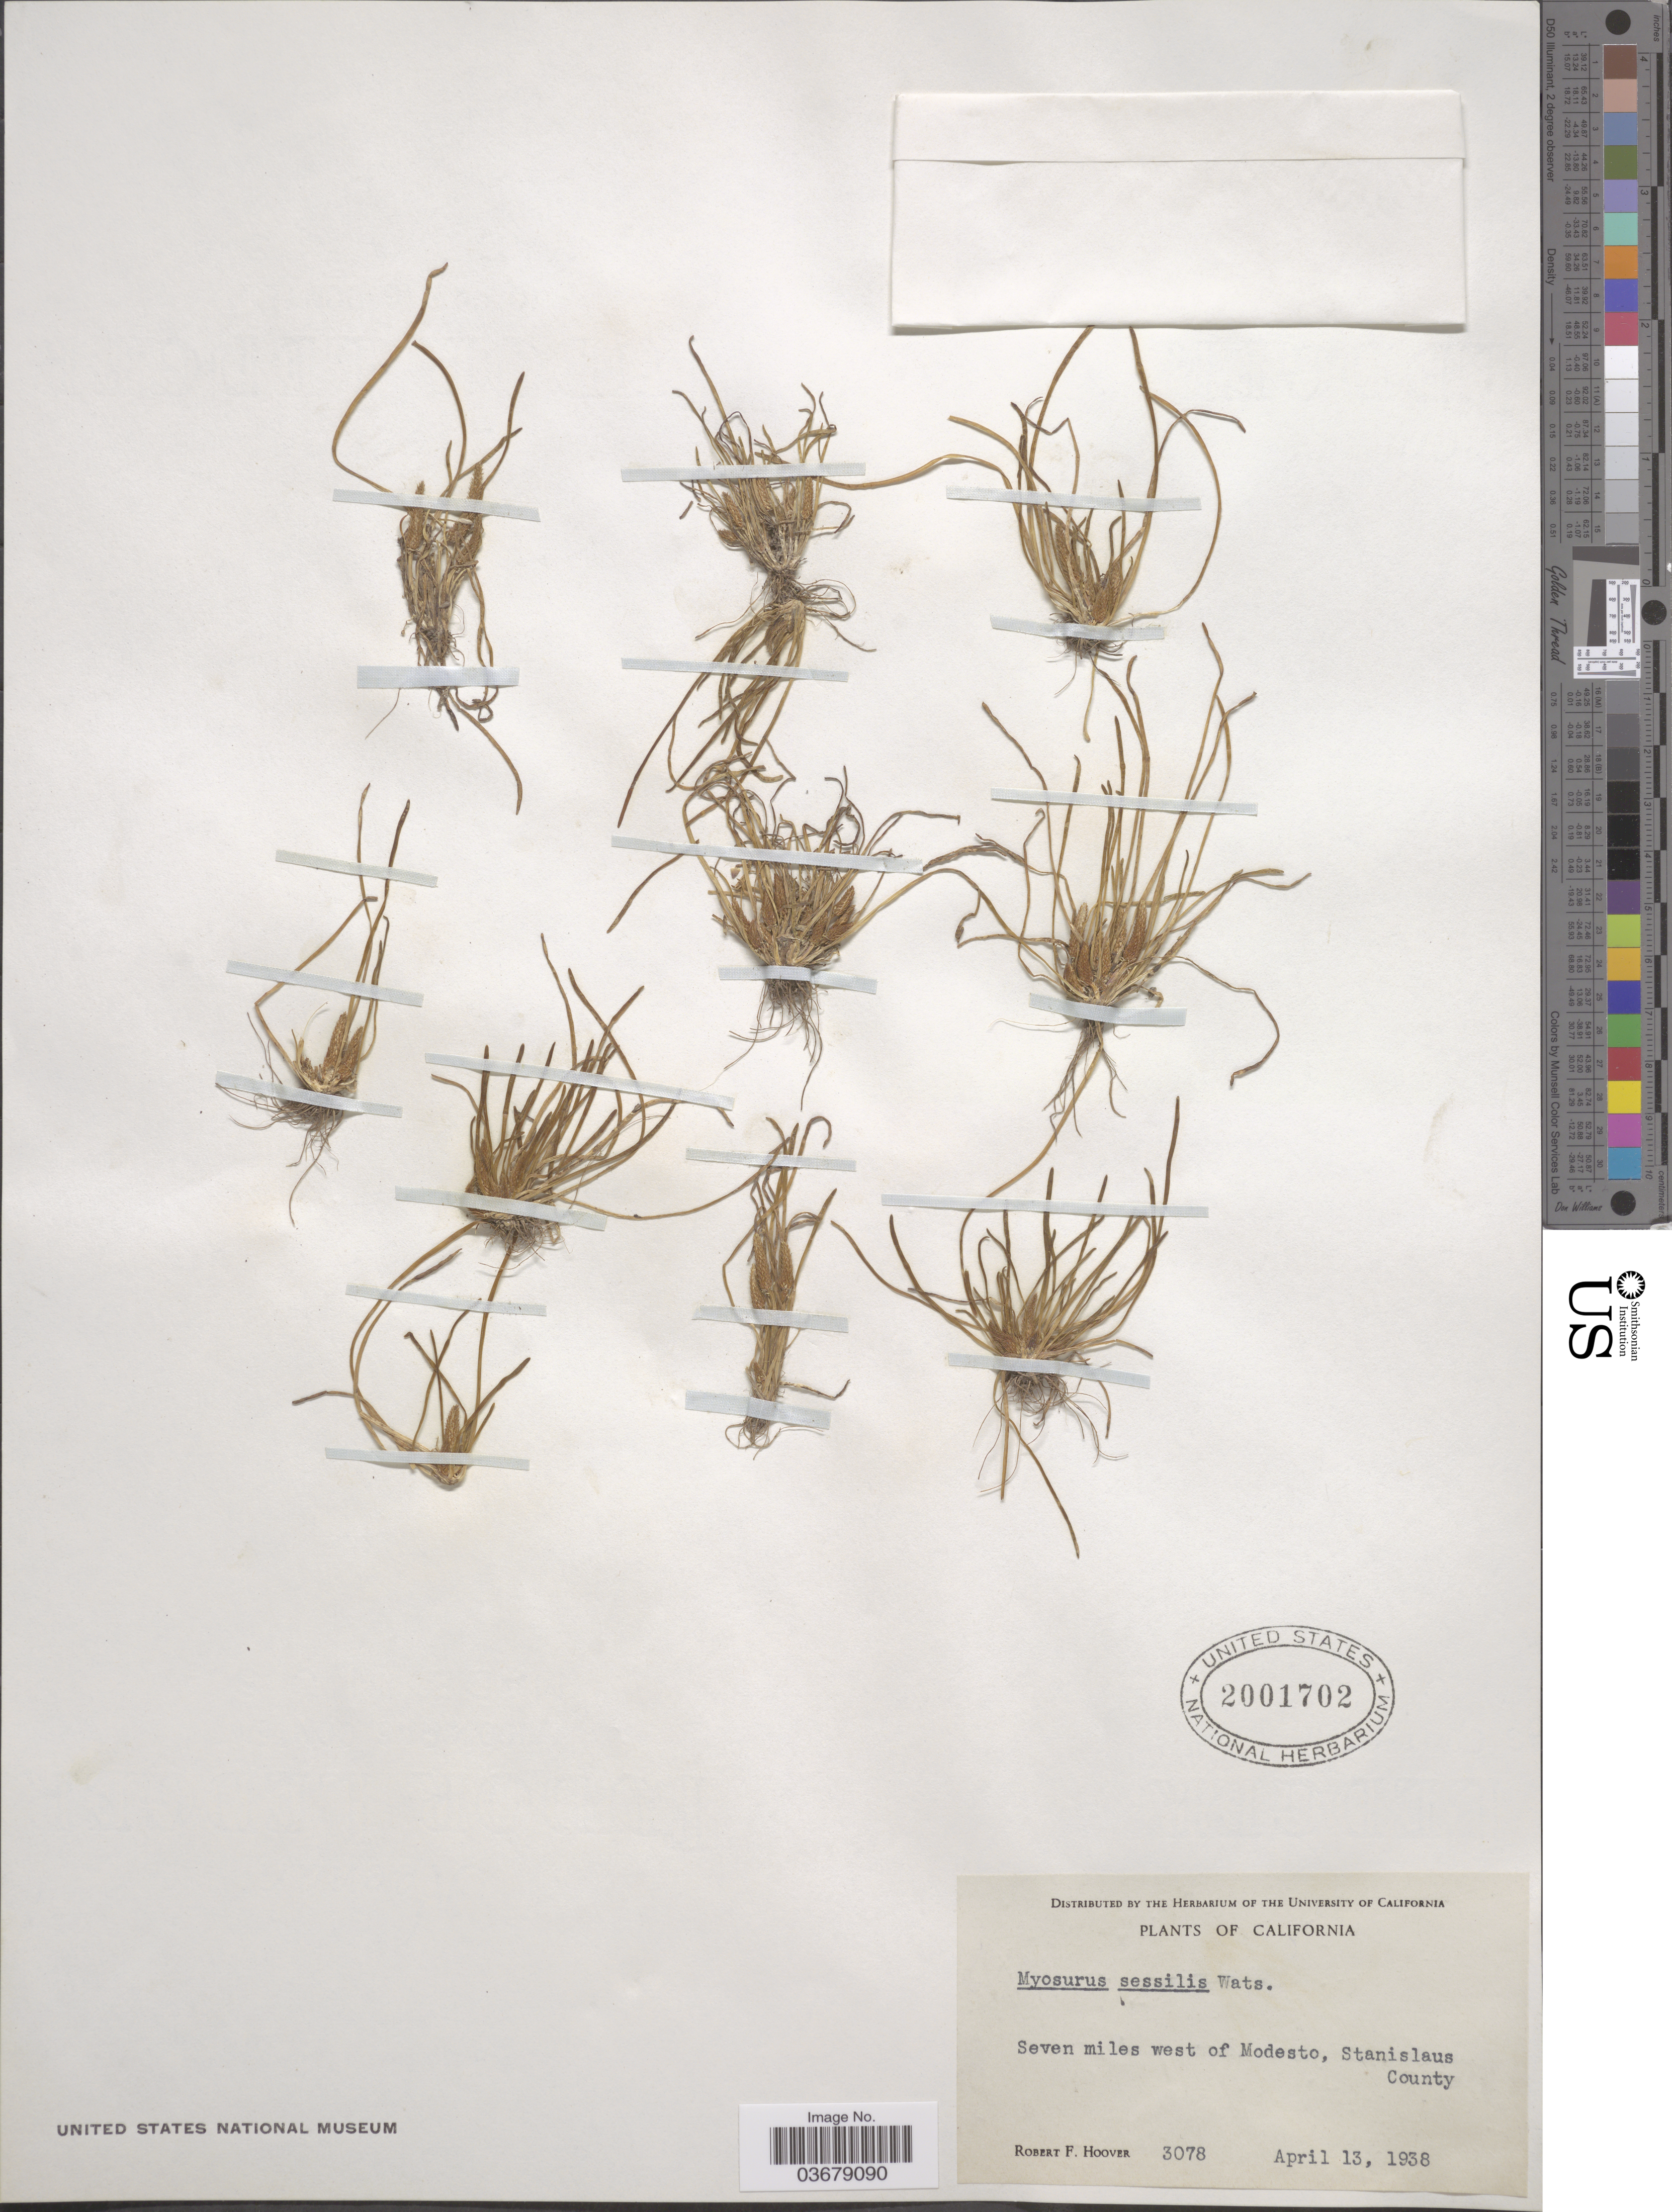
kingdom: Plantae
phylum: Tracheophyta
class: Magnoliopsida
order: Ranunculales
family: Ranunculaceae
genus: Myosurus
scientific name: Myosurus sessilis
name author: S. Watson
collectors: R. F. Hoover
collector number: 3078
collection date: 1938-04-13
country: United States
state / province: California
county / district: Stanislaus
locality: Seven miles west of Modestom Stanislaus County.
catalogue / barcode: US 2001702